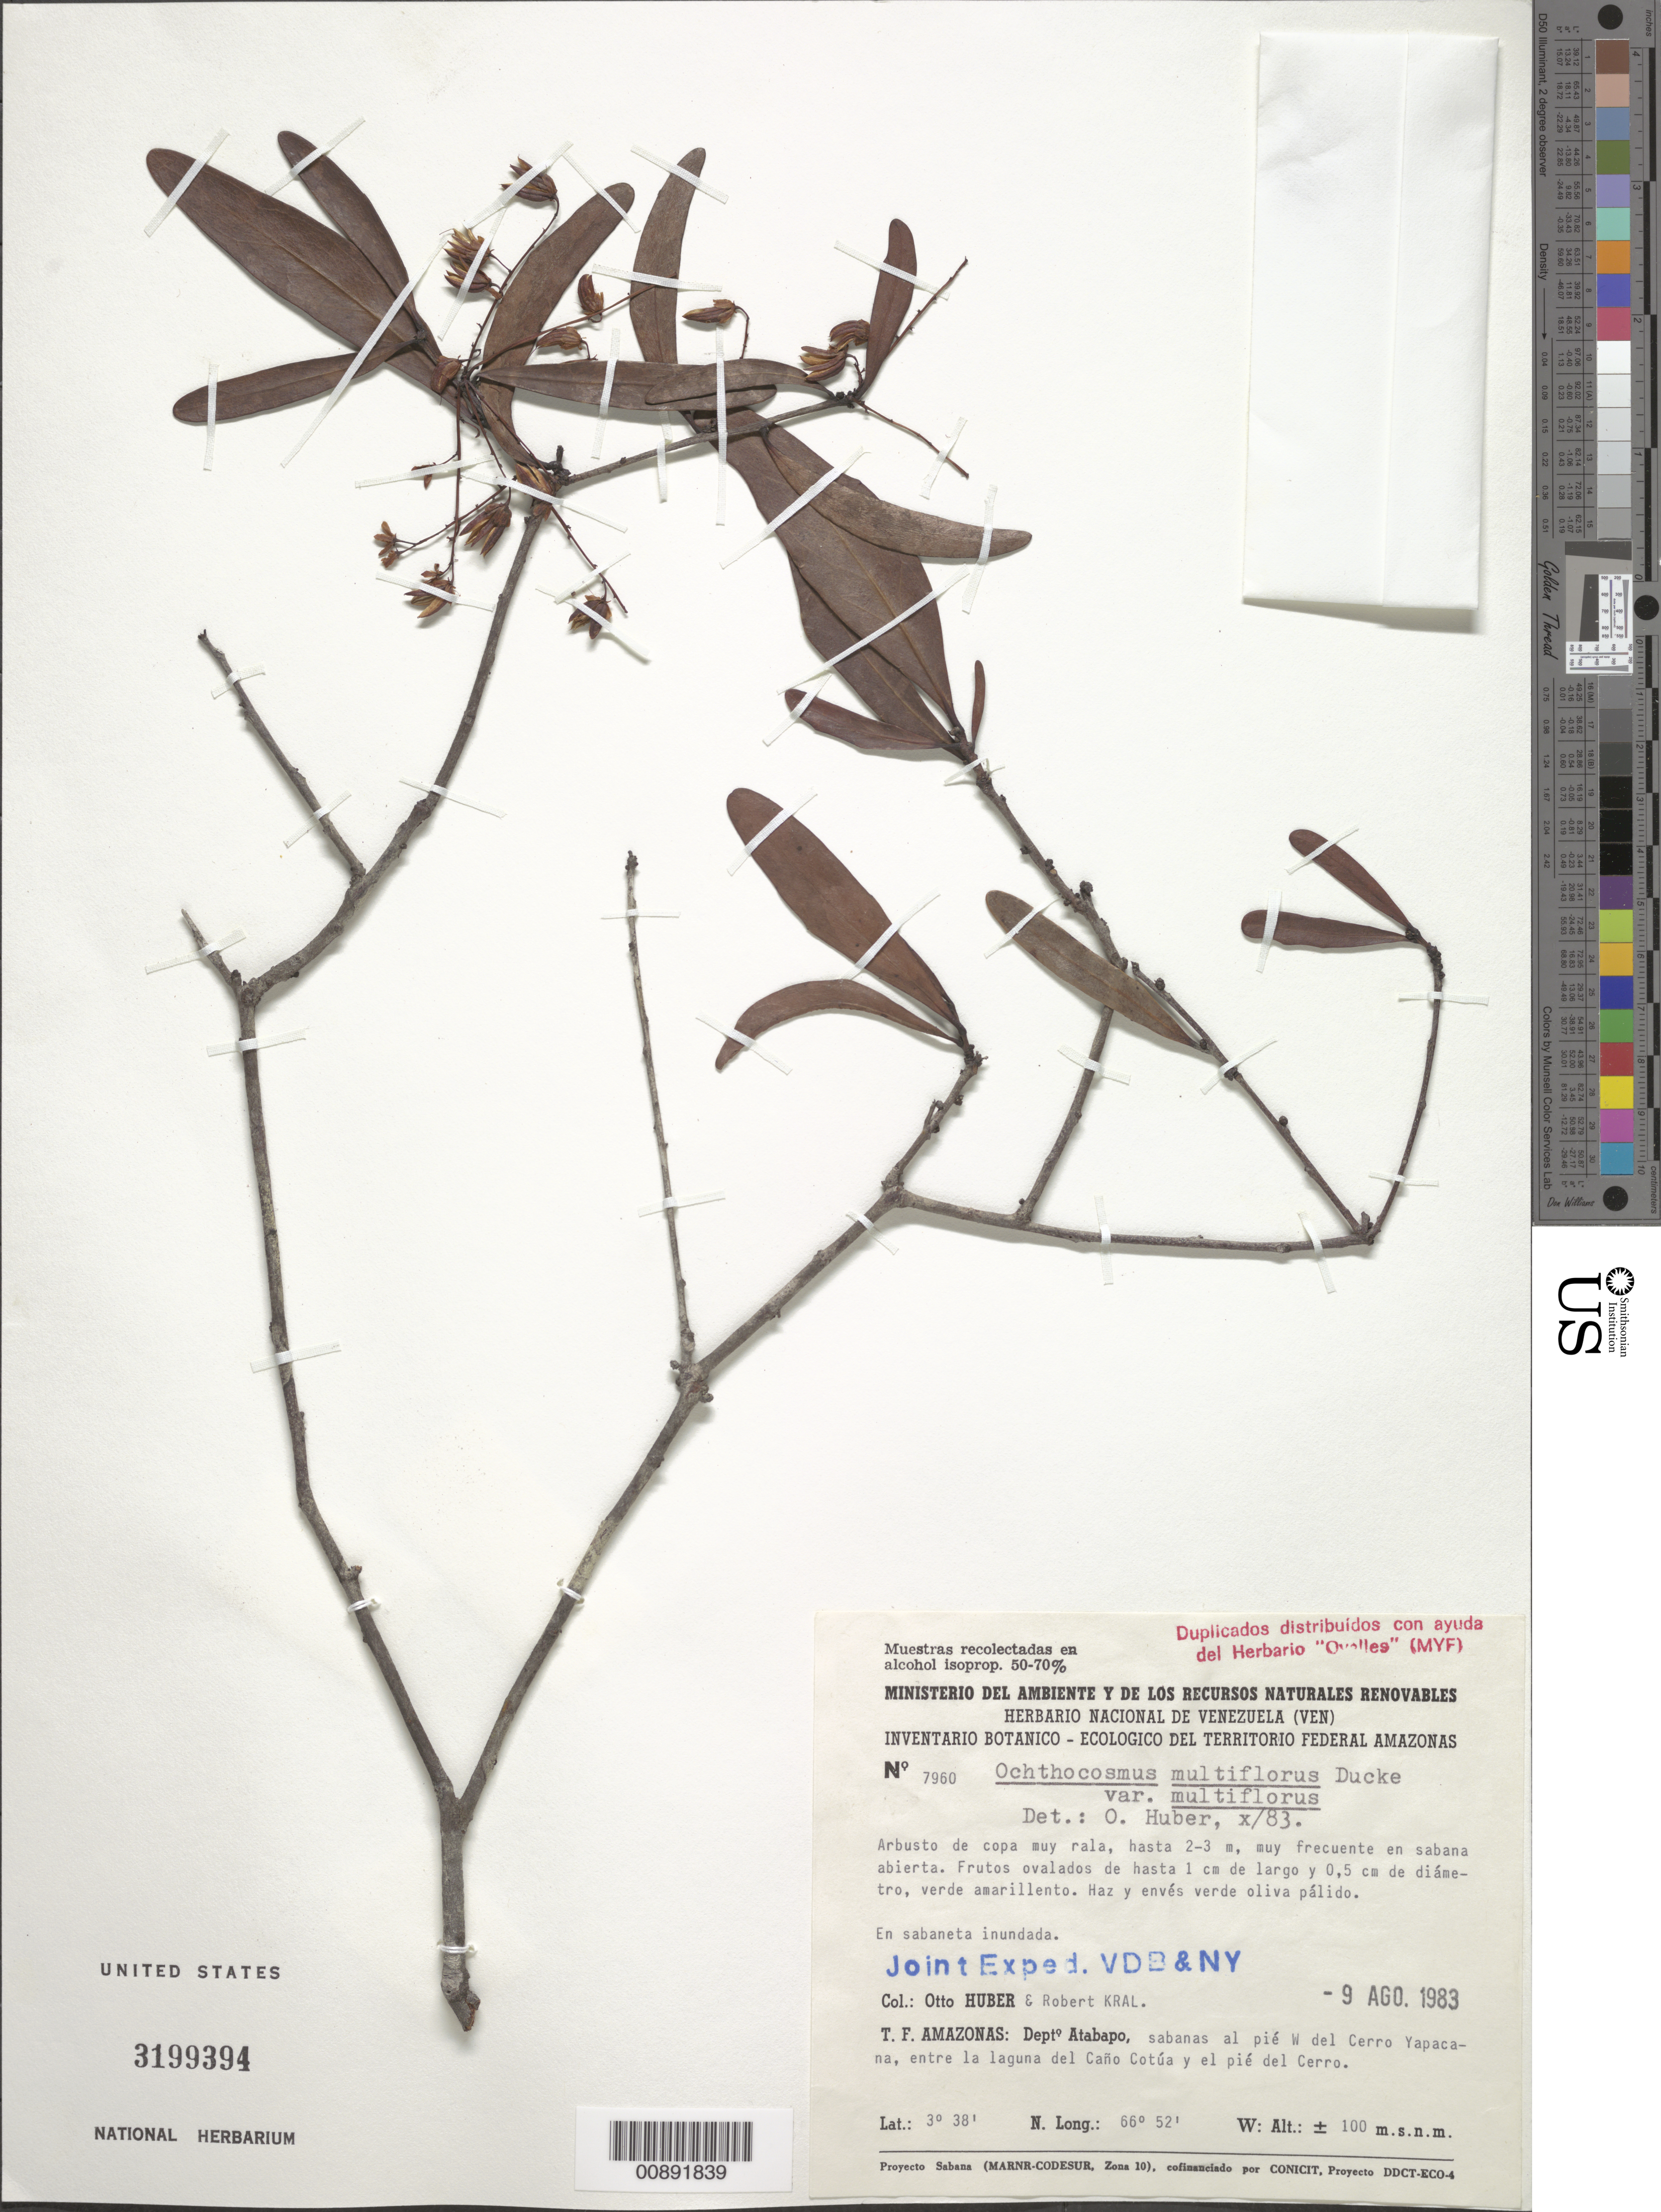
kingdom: Plantae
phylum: Tracheophyta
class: Magnoliopsida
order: Malpighiales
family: Ixonanthaceae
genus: Ochthocosmus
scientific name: Ochthocosmus multiflorus var. multiflorus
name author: Ducke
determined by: Huber, Otto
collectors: O. Huber & R. Kral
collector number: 7960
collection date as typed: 9-Aug-83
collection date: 1983-08-09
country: Venezuela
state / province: Amazonas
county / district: Atabapo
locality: Cerro Yapacána, W del, entre la laguna del Caño Cotúa y el pié del Cerro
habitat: Sabana abierta; en sabaneta inundada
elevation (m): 100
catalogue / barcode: US 3199394